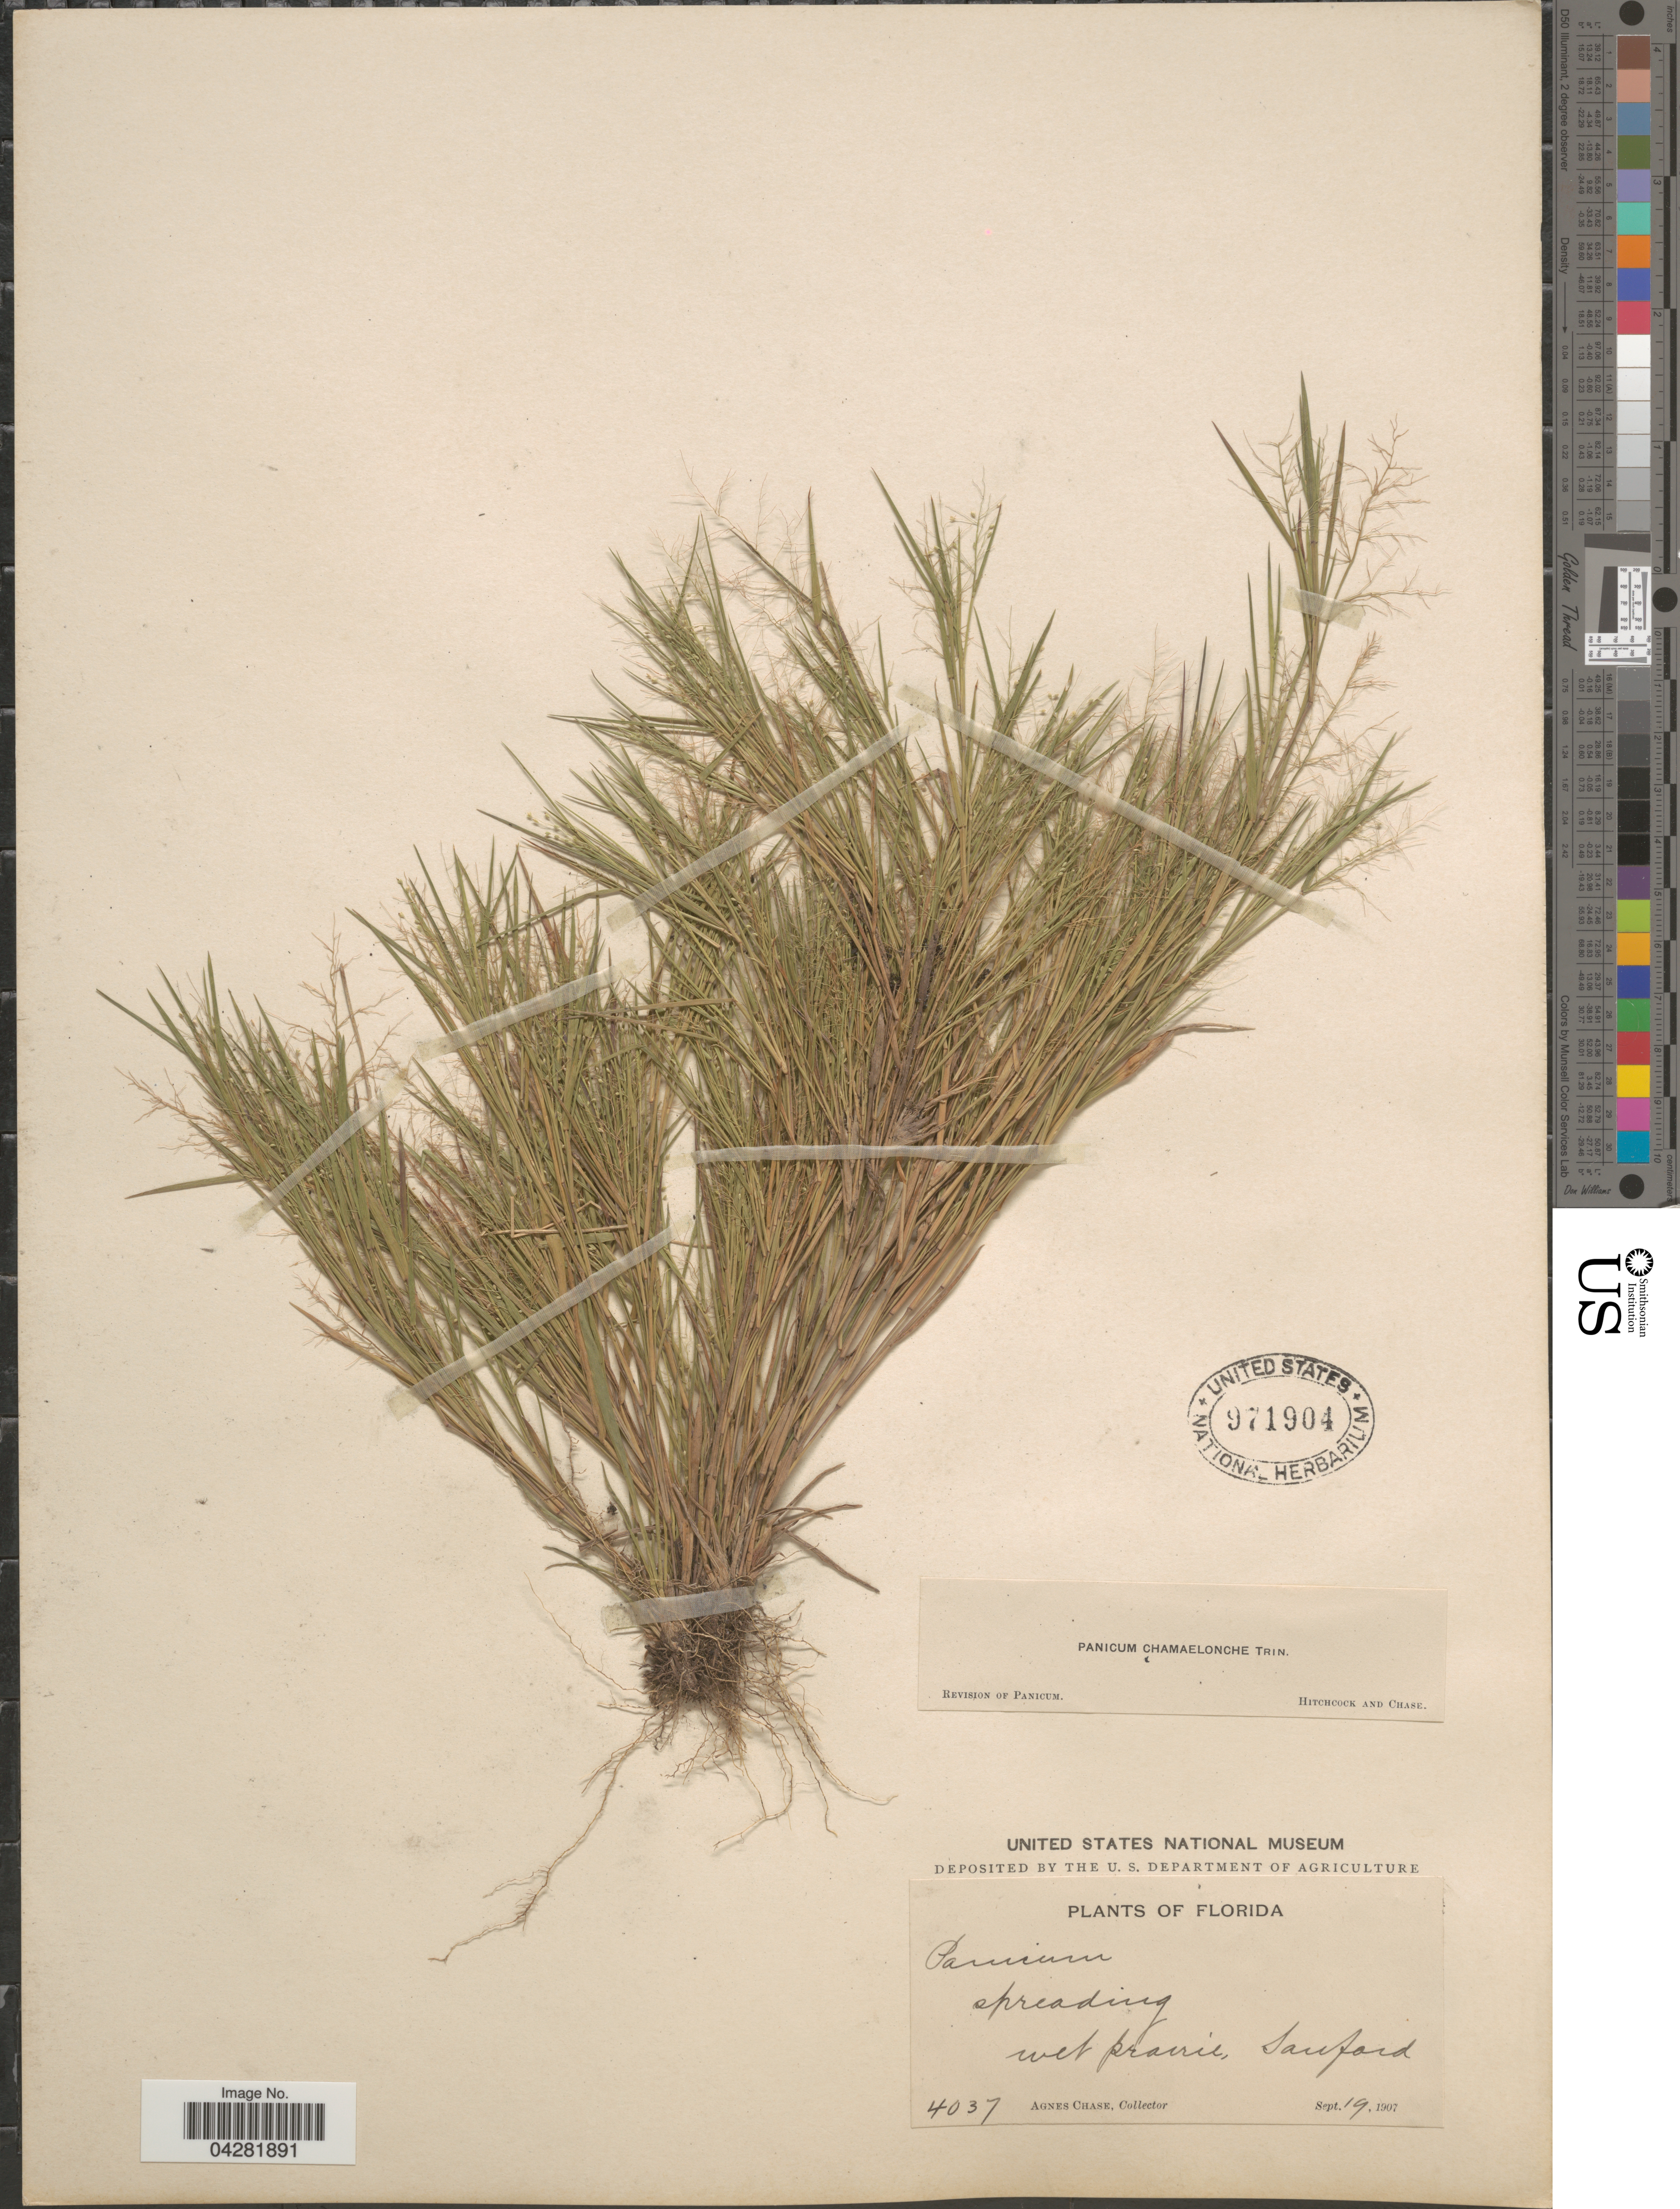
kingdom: Plantae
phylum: Tracheophyta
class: Liliopsida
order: Poales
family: Poaceae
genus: Dichanthelium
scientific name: Dichanthelium ensifolium var. ensifolium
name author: (Baldwin ex Elliot) Gould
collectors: A. Chase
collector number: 4037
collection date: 1907-09-19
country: United States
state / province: Florida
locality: Wet prairies, Sanford.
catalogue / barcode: US 971904